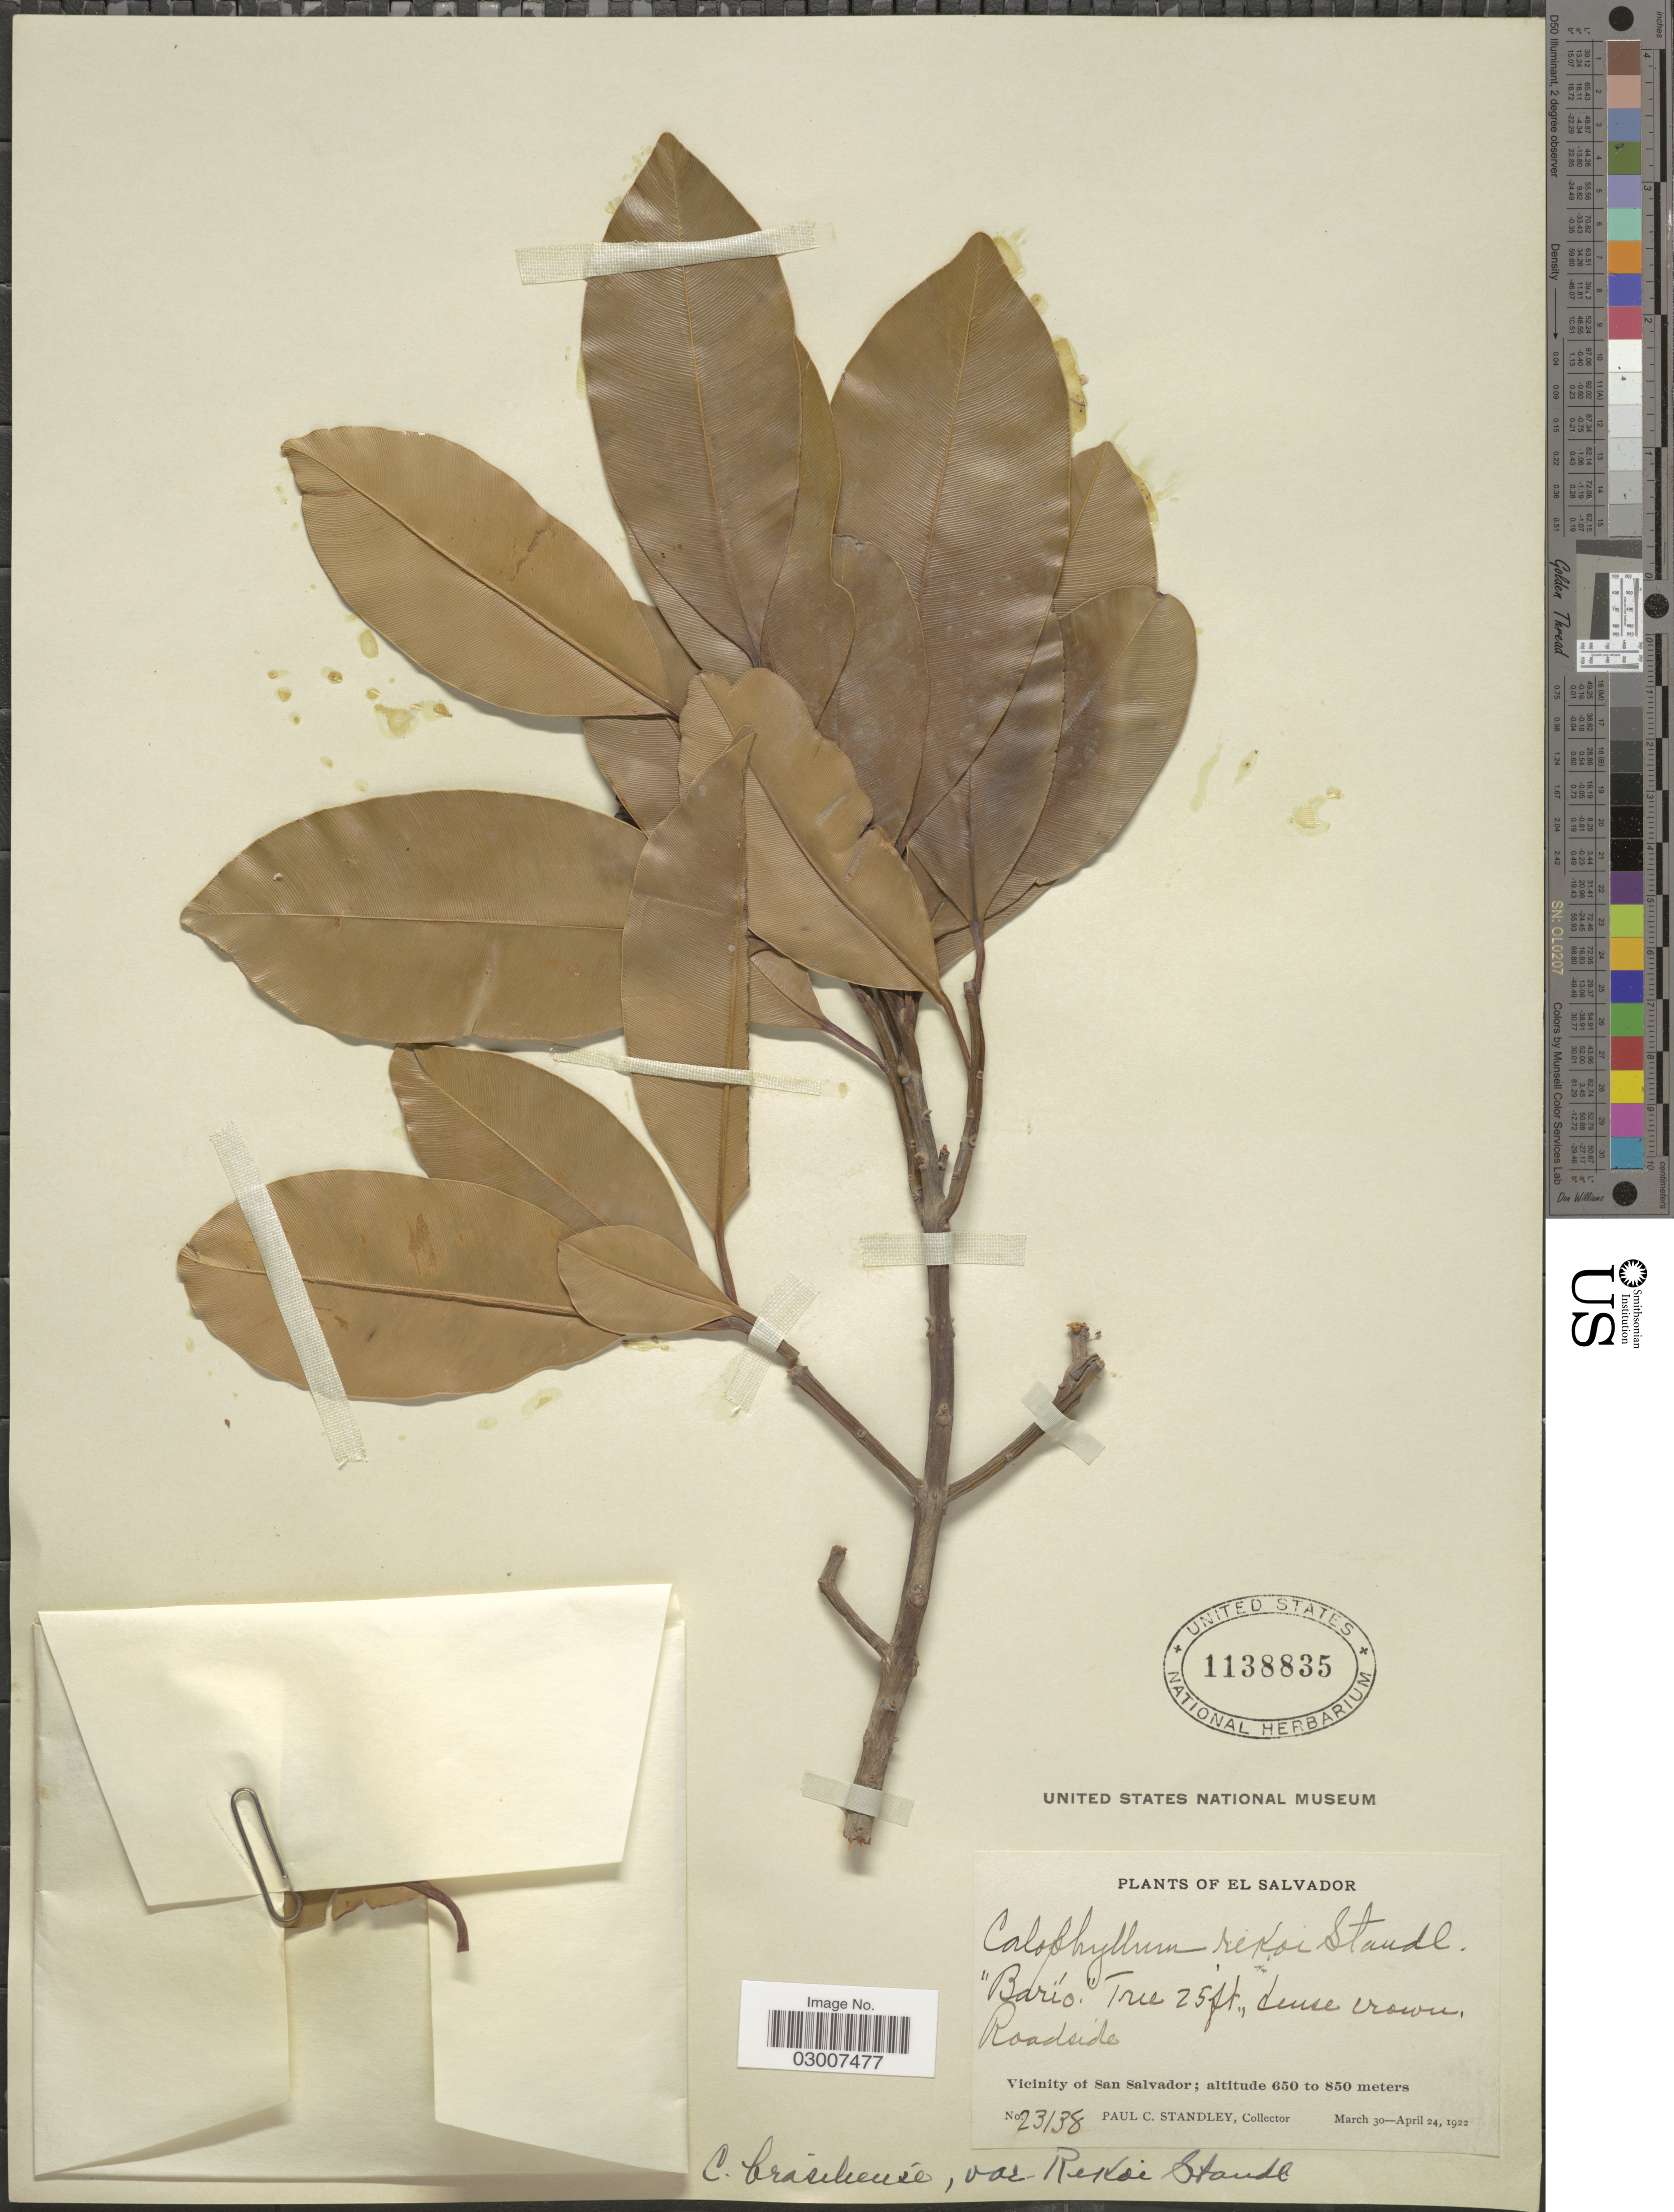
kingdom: Plantae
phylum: Tracheophyta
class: Magnoliopsida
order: Malpighiales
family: Calophyllaceae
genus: Calophyllum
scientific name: Calophyllum brasiliense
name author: Cambess.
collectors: P. C. Standley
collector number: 23138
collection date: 1922-03-30/1922-04-24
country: El Salvador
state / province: San Salvador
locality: Vicinity of San Salvador.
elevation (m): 650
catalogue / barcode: US 1138835